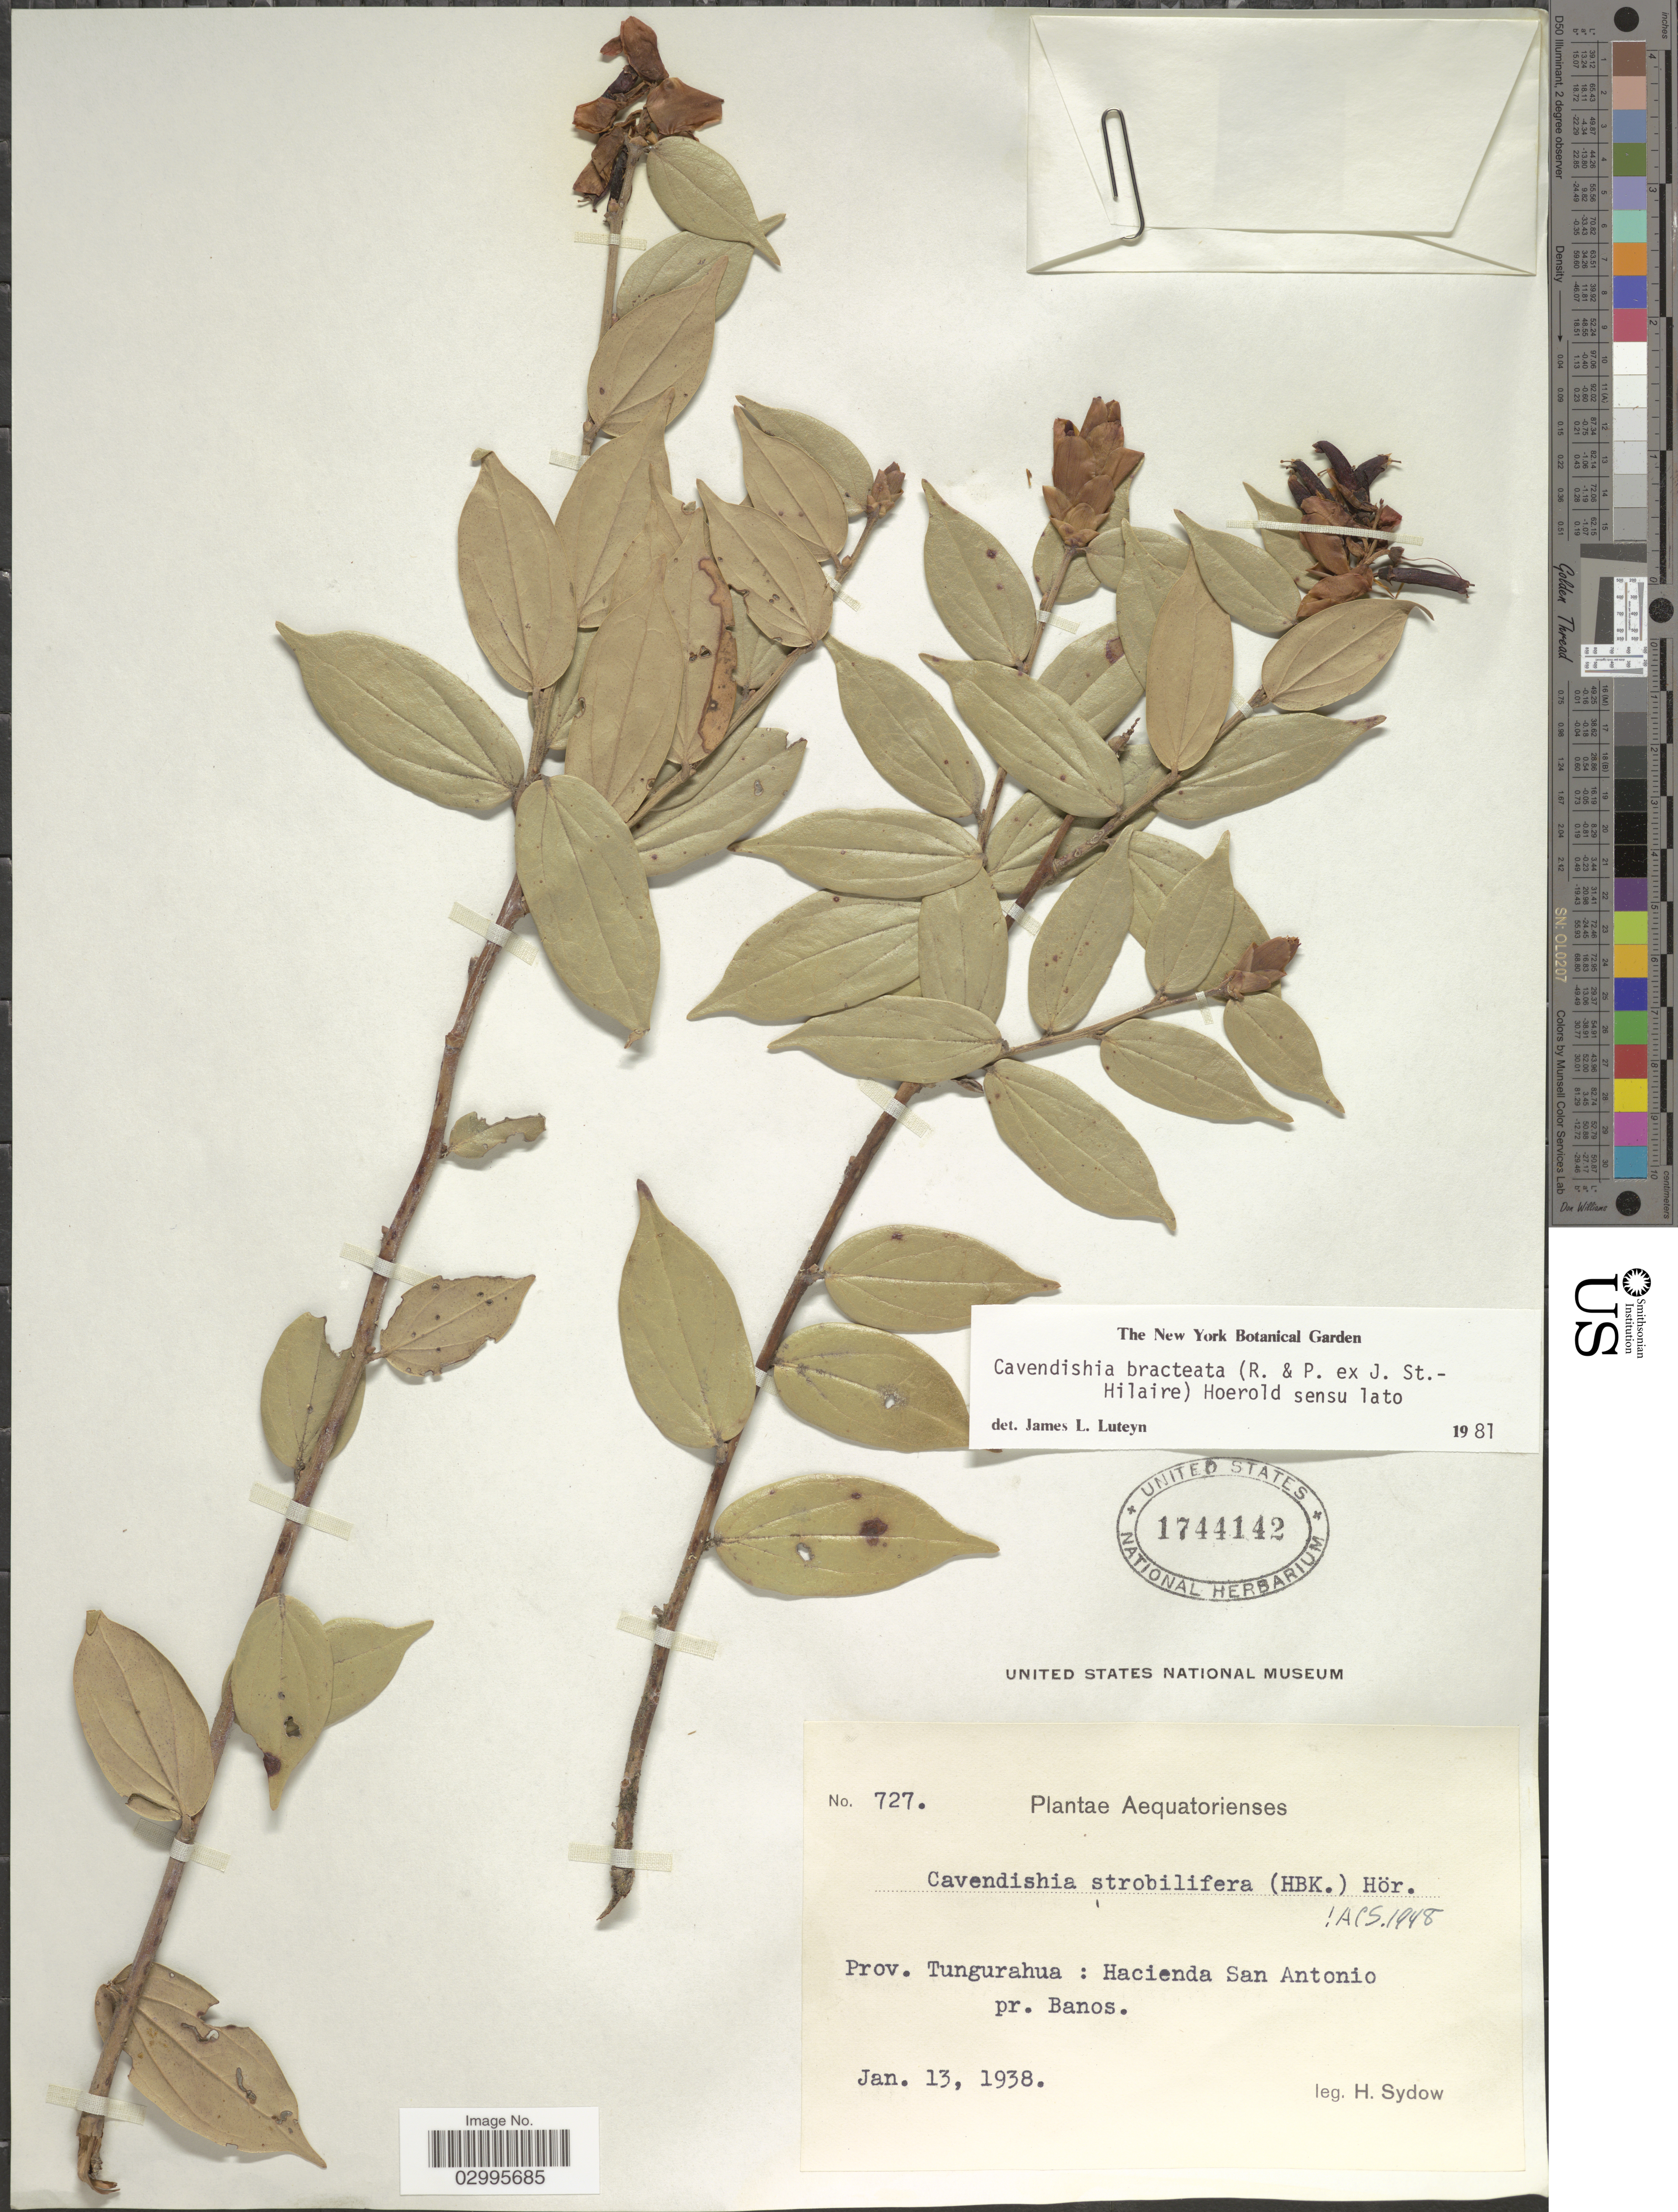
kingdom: Plantae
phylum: Tracheophyta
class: Magnoliopsida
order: Ericales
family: Ericaceae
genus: Cavendishia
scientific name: Cavendishia bracteata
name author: (Ruiz & Pav. ex J. St.-Hil.) Hoerold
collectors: H. Sydow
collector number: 727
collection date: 1938-01-13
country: Ecuador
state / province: Tungurahua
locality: Hacienda San Antonio, pr. Banos. Aequatorienses.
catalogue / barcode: US 1744142